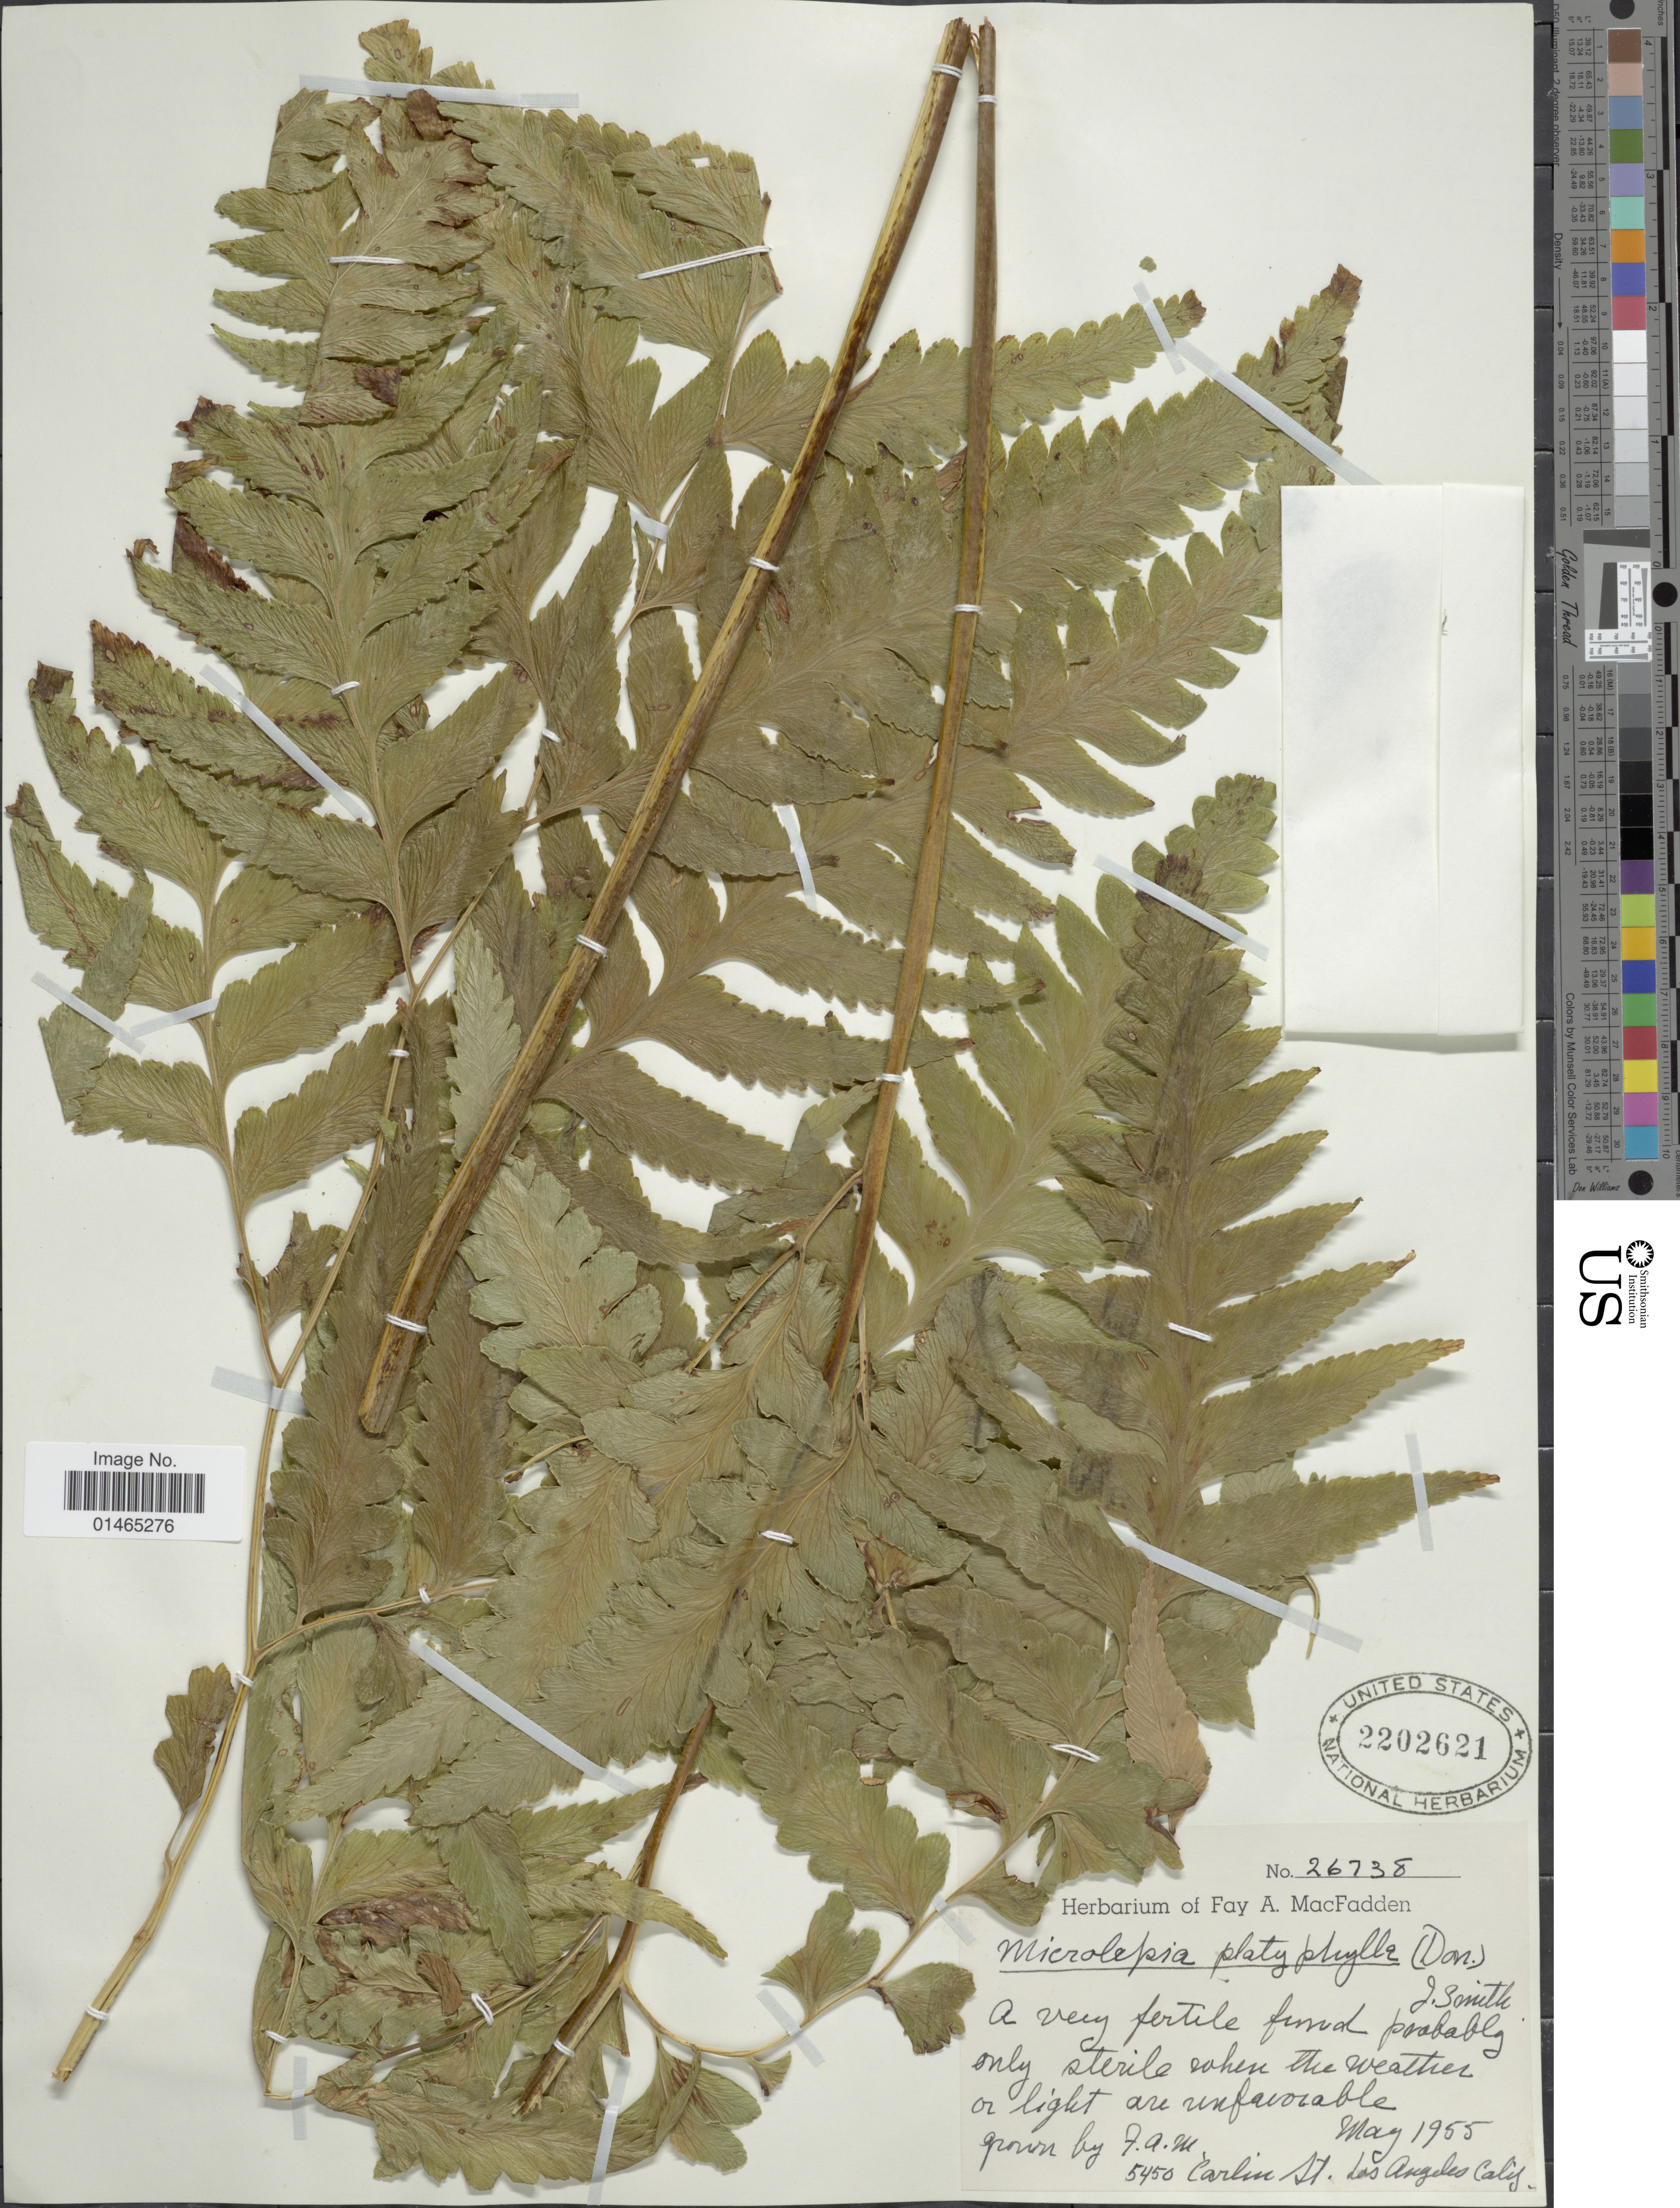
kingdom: Plantae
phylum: Tracheophyta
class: Polypodiopsida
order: Polypodiales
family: Dennstaedtiaceae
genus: Microlepia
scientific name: Microlepia platyphylla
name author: (D. Don) J. Sm.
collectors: F. MacFadden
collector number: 26738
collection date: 1955-05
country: United States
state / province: California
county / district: Los Angeles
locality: Carlin St. Los Angeles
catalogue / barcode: US 2202621